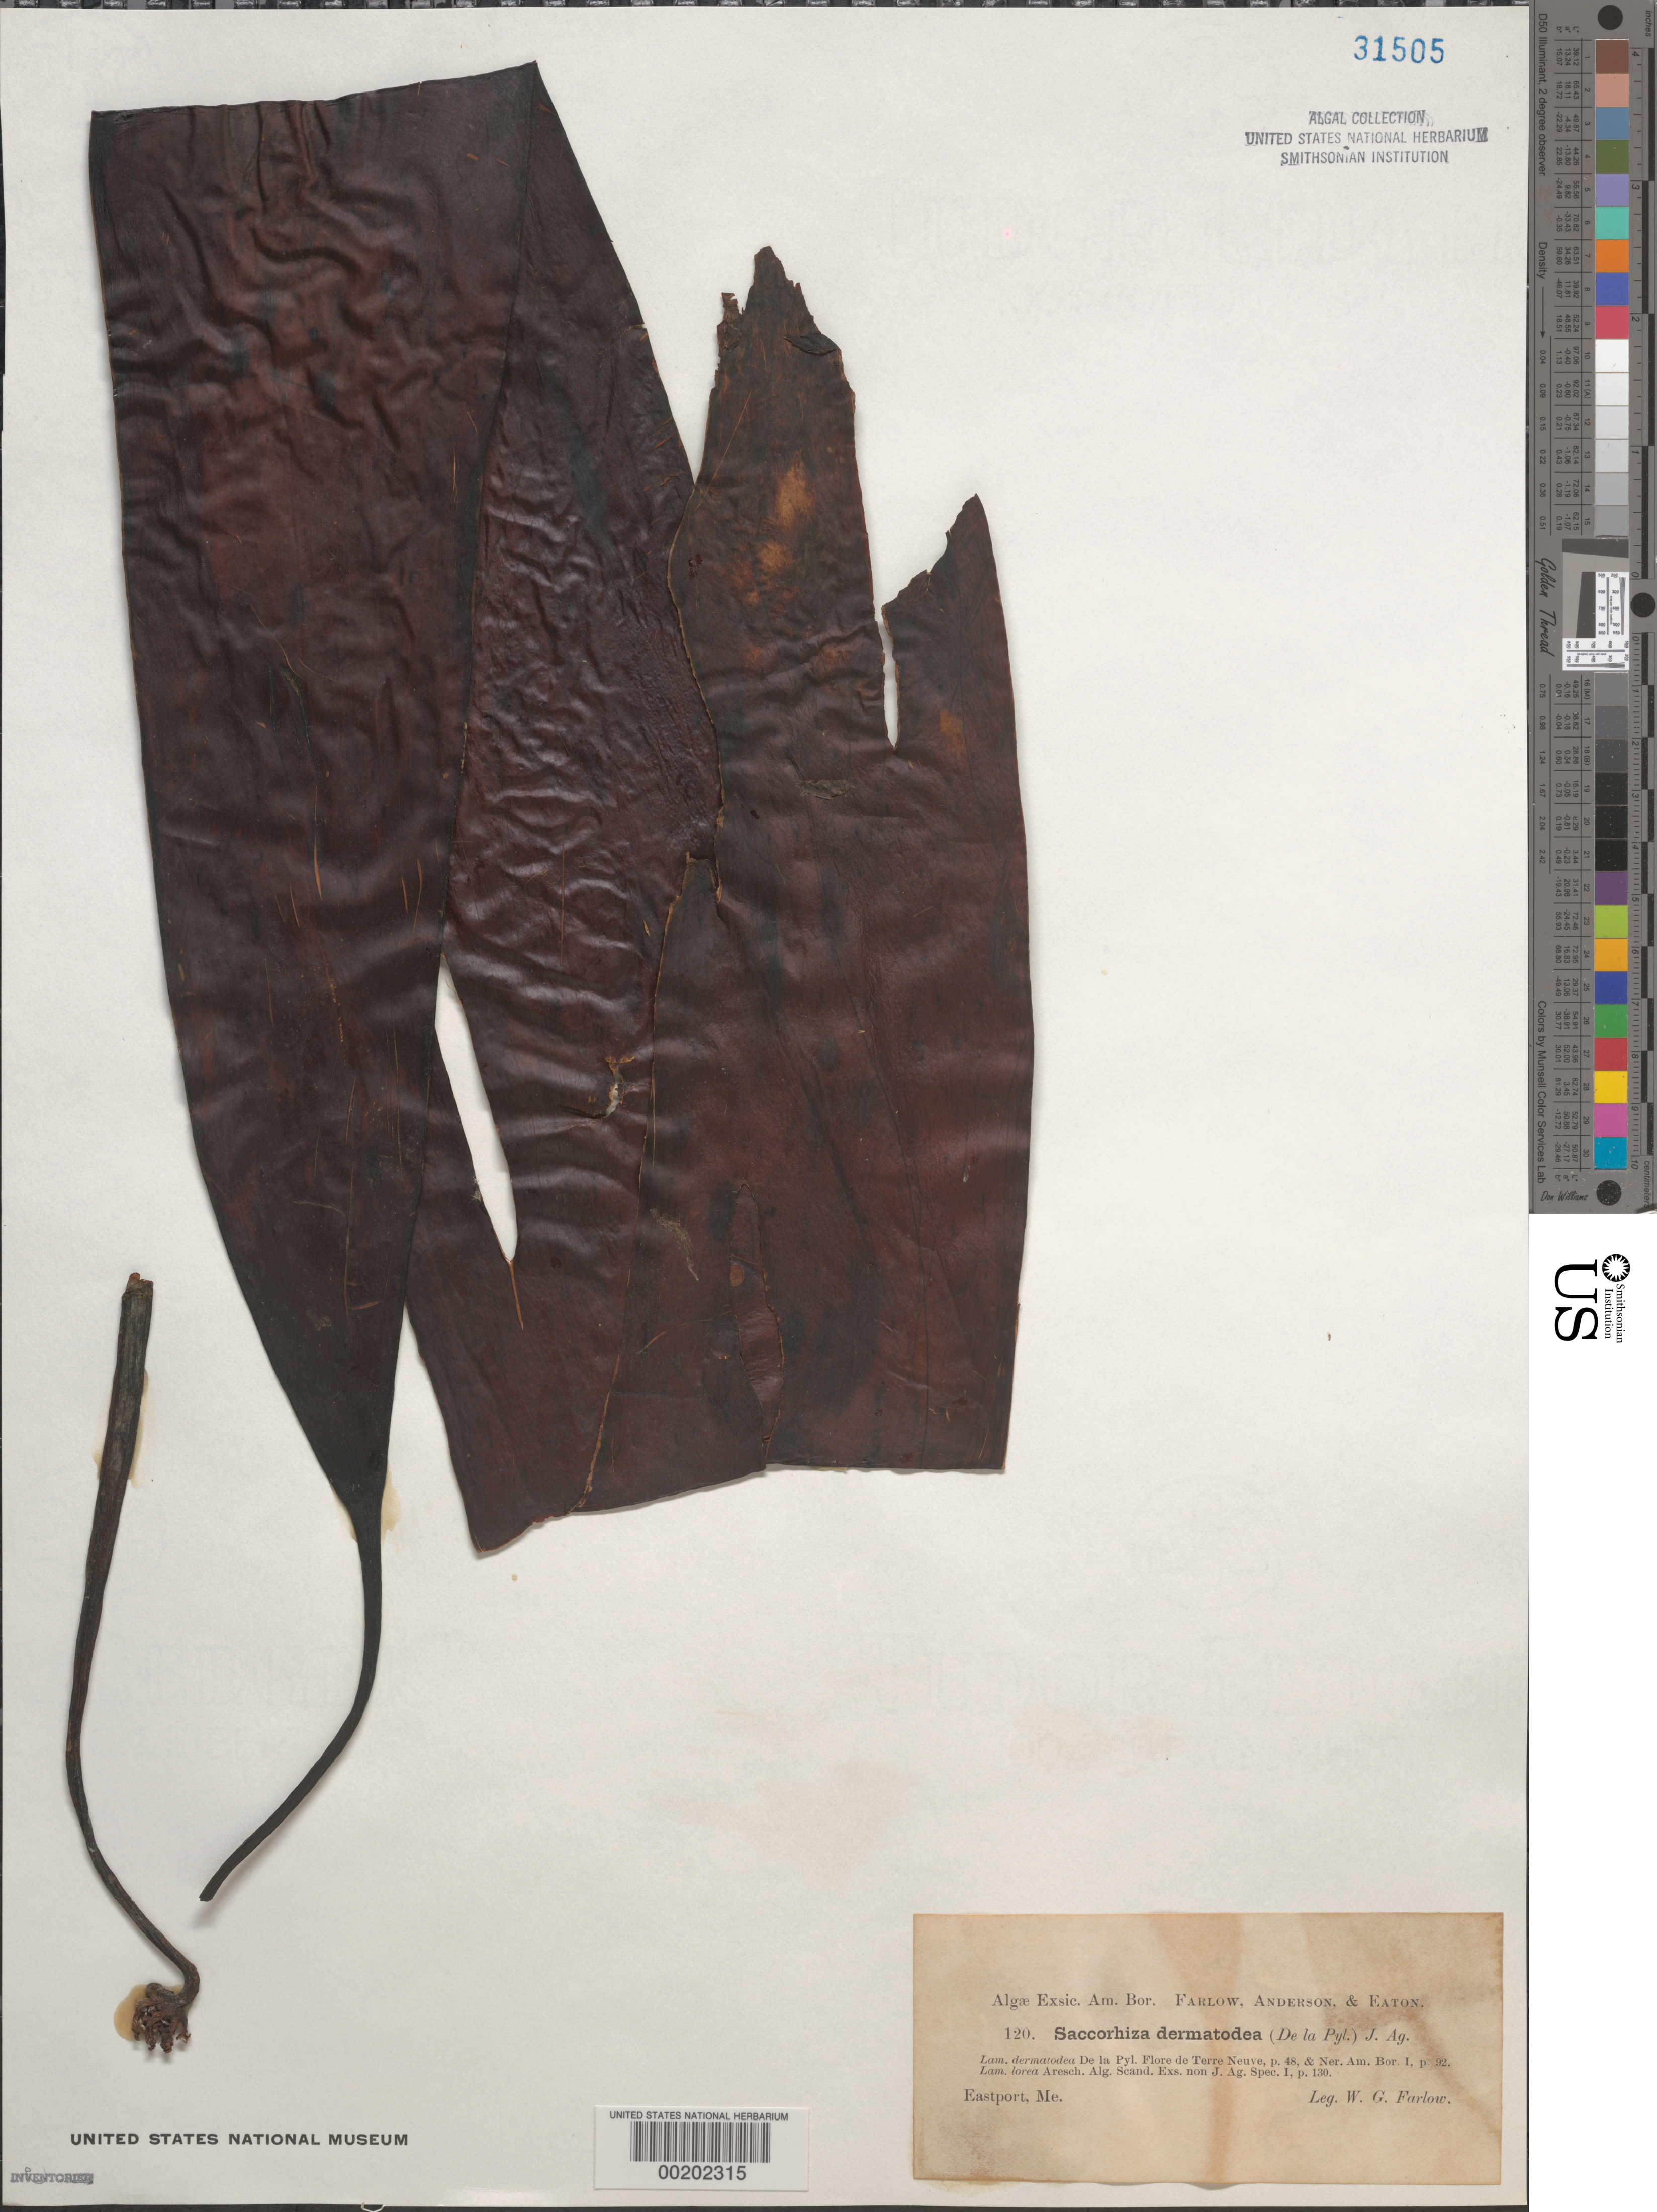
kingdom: Chromista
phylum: Foraminifera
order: Astrorhizida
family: Hyperamminidae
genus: Saccorhiza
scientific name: Saccorhiza dermatodea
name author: (Bach. Pyl.) J. Agardh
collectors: W. G. Farlow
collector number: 120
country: United States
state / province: Maine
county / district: Washington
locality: Eastport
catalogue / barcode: US 31505